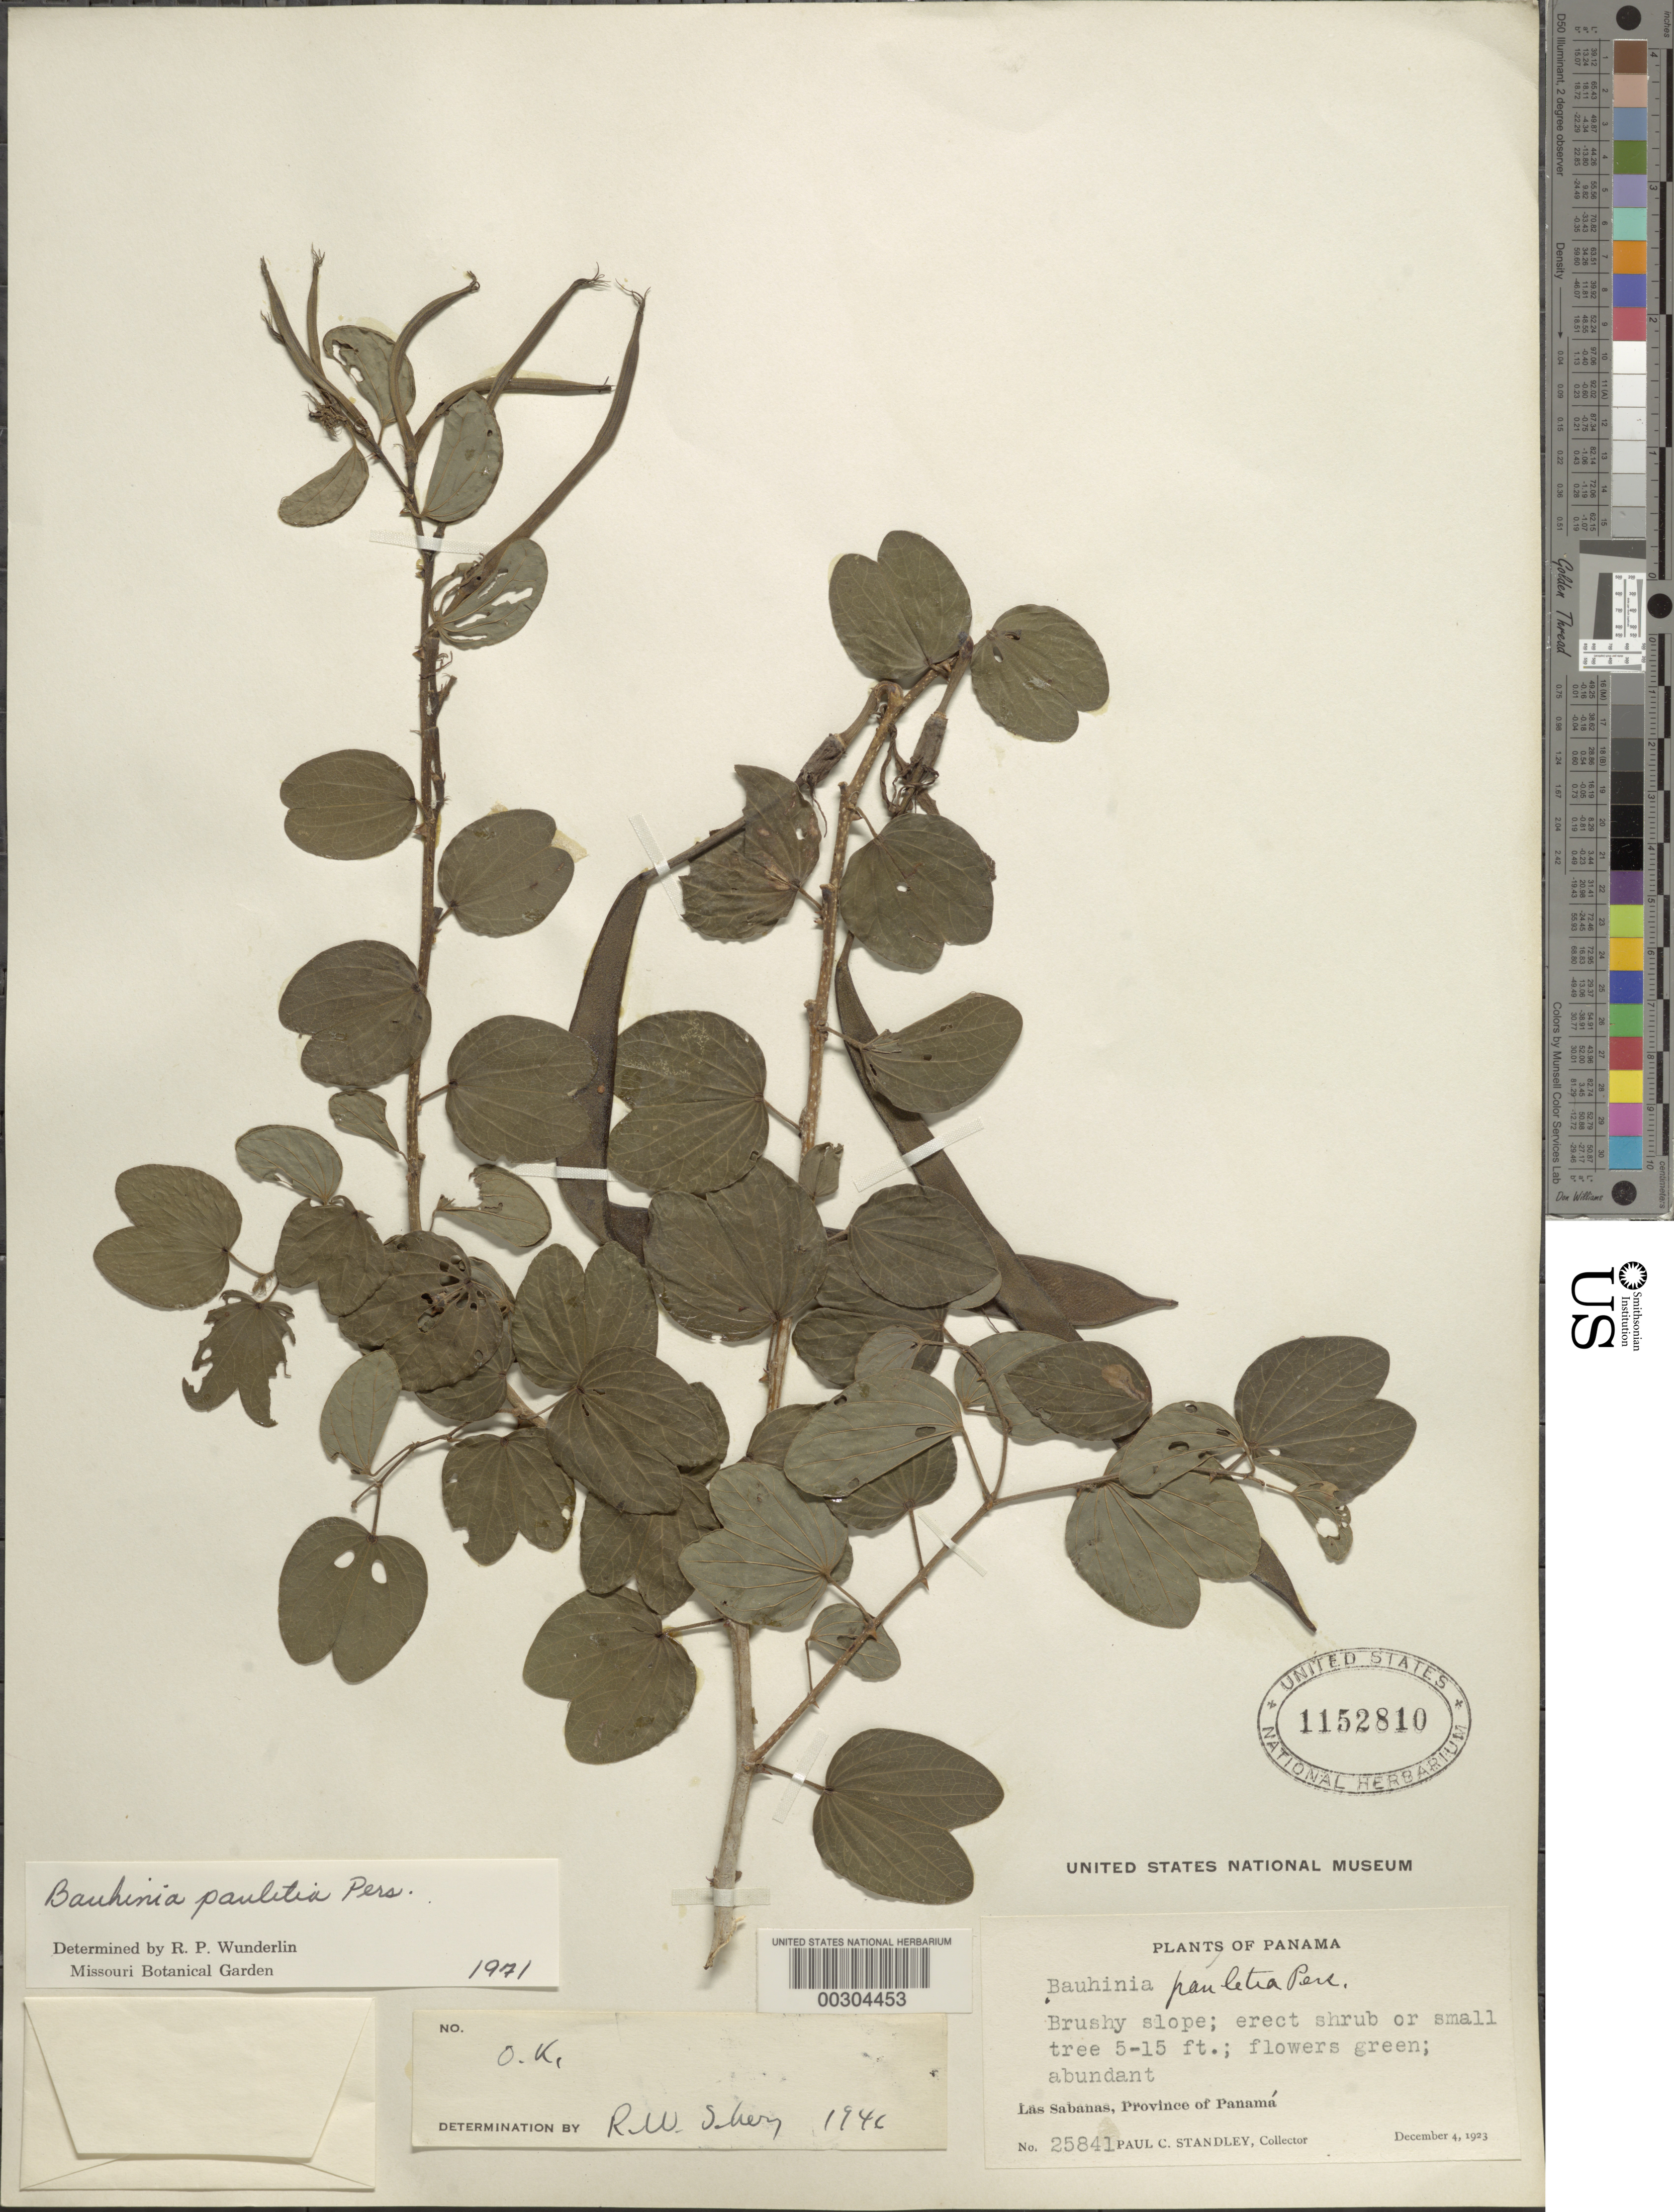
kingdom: Plantae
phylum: Tracheophyta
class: Magnoliopsida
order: Fabales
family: Fabaceae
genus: Bauhinia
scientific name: Bauhinia pauletia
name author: Pers.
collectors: P. C. Standley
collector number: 25841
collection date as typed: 04 Dec 1923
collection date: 1923-12-04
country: Panama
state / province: Panamá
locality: Las Sabanas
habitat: Brushy slope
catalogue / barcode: US 1152810